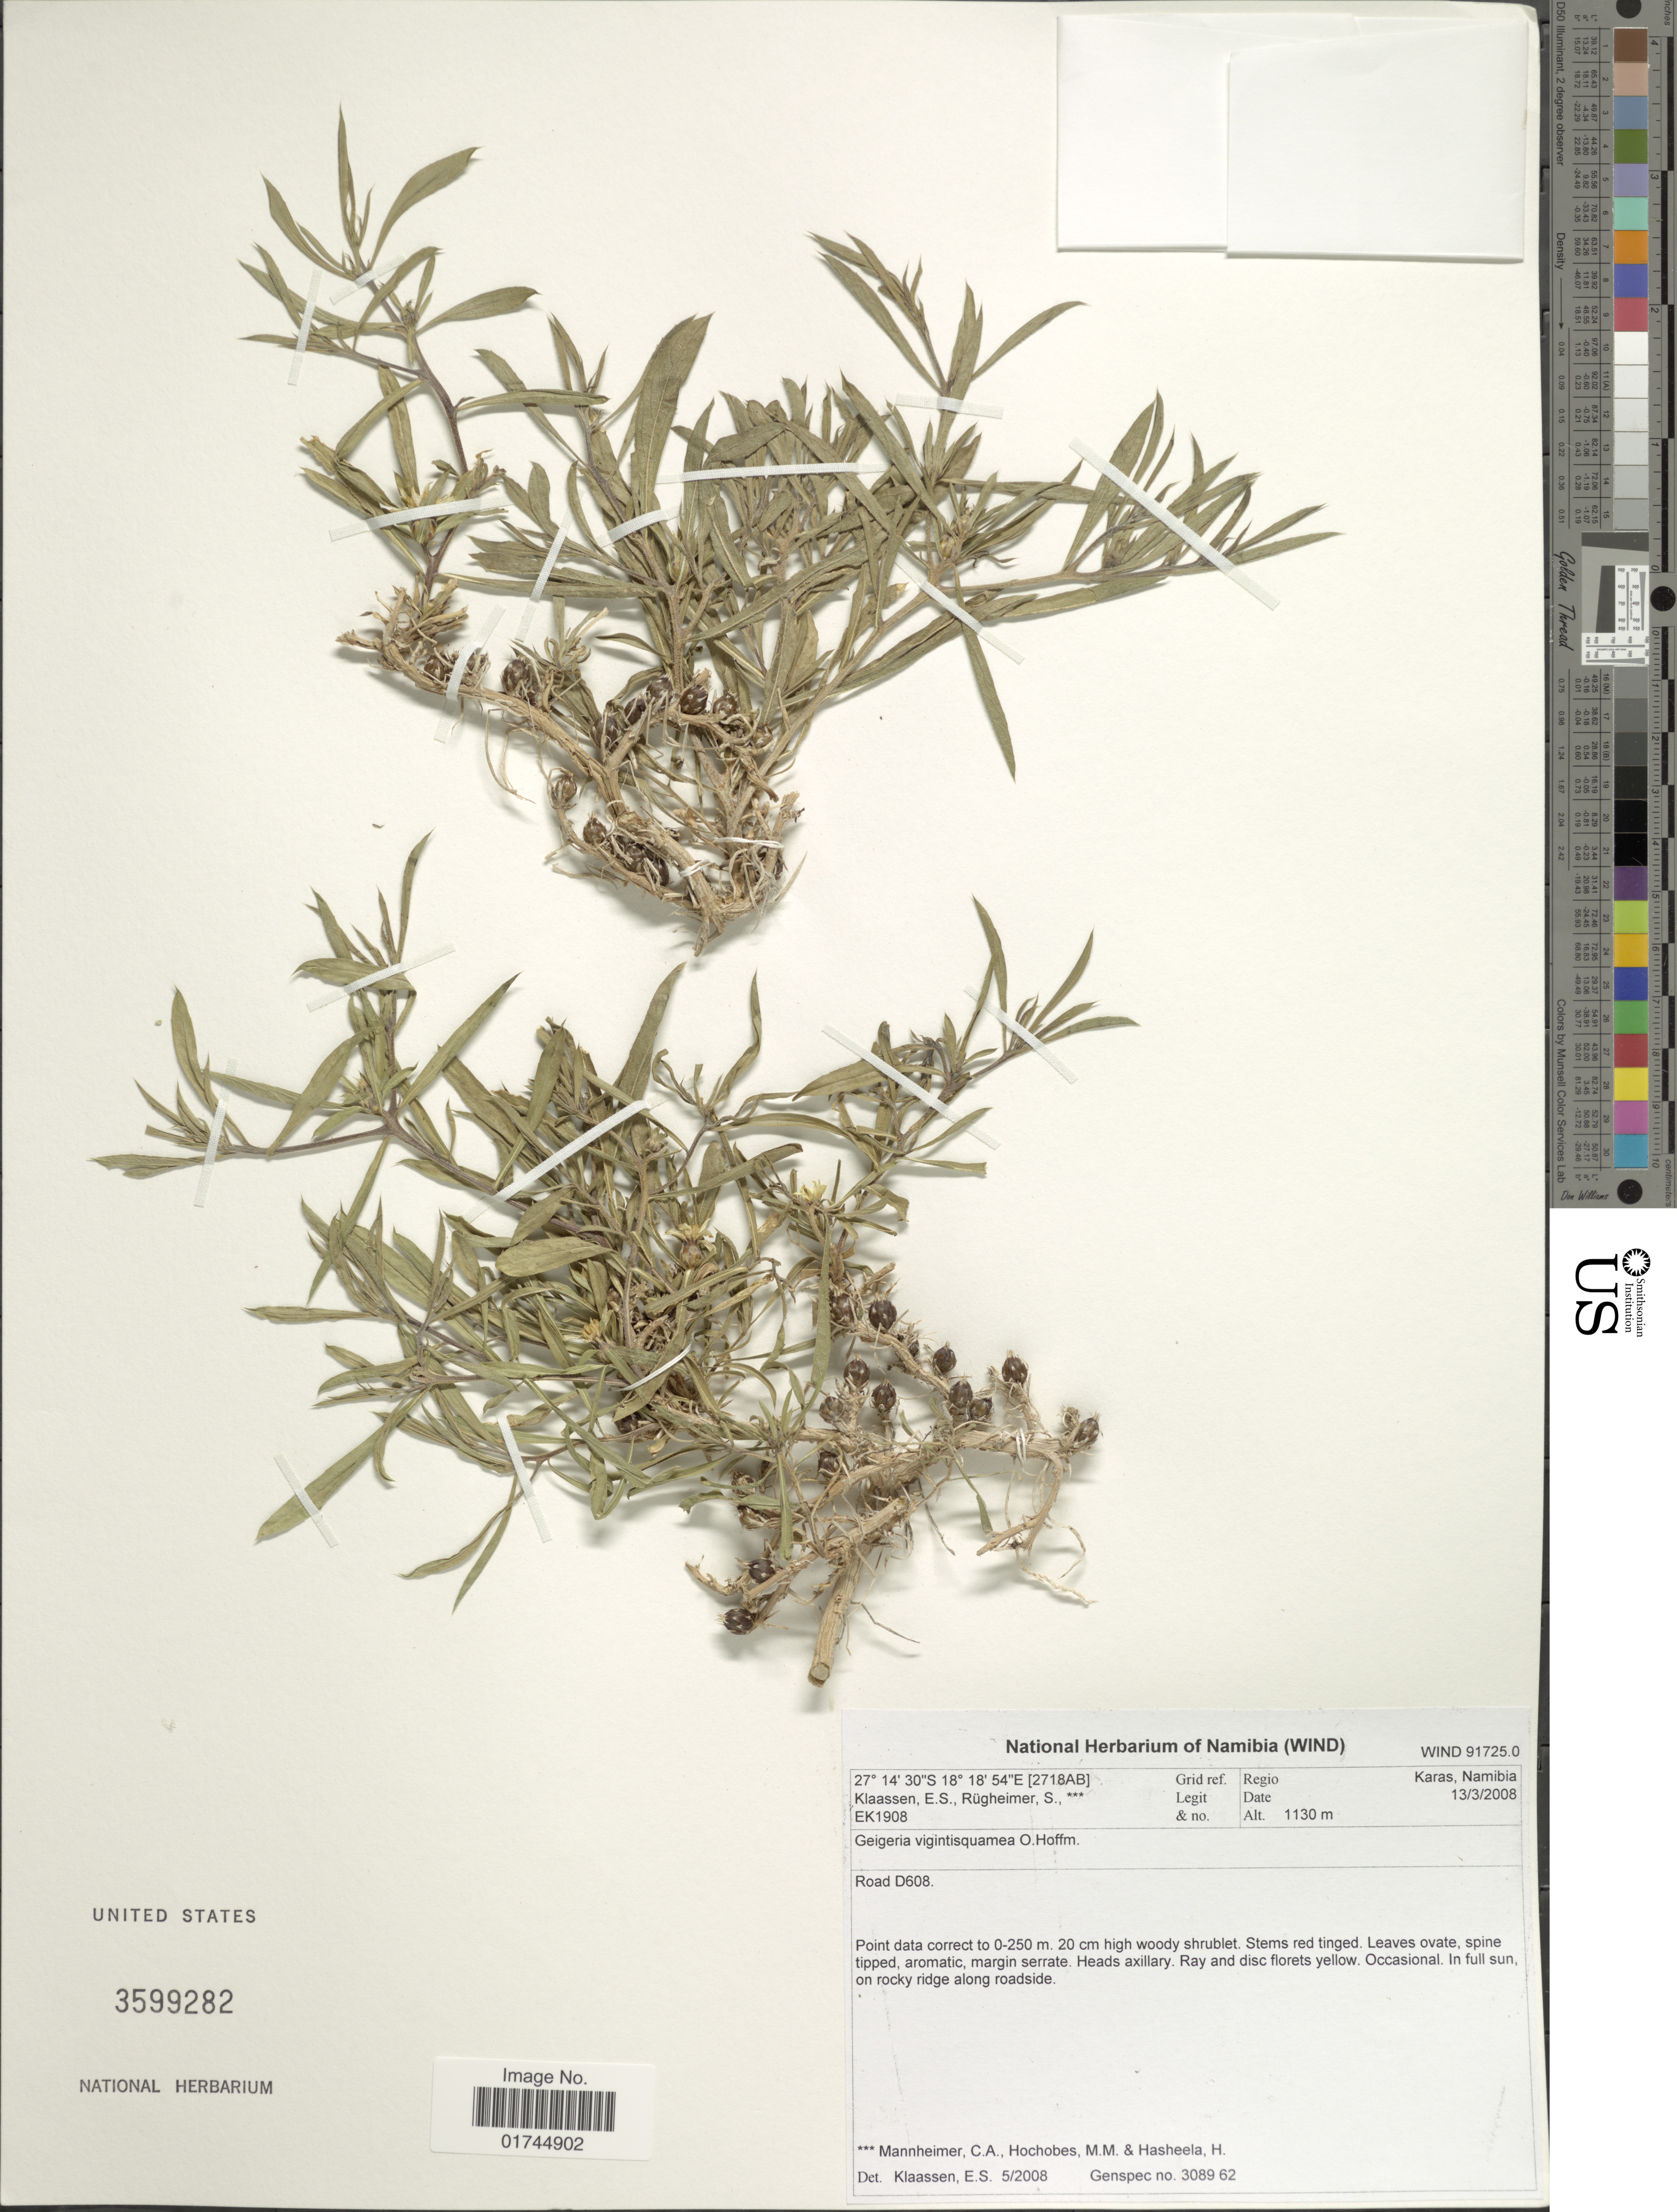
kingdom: Plantae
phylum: Tracheophyta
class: Magnoliopsida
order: Asterales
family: Asteraceae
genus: Geigeria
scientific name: Geigeria vigintisquamea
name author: O. Hoffm.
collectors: E. S. Klaassen, S. Rugheimer, C. A. Mannheimer, M. Hochobes & H. Hasheela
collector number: EK1908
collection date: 2008-03-13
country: Namibia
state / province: Karas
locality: Road D608.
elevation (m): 1130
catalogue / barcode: US 3599282